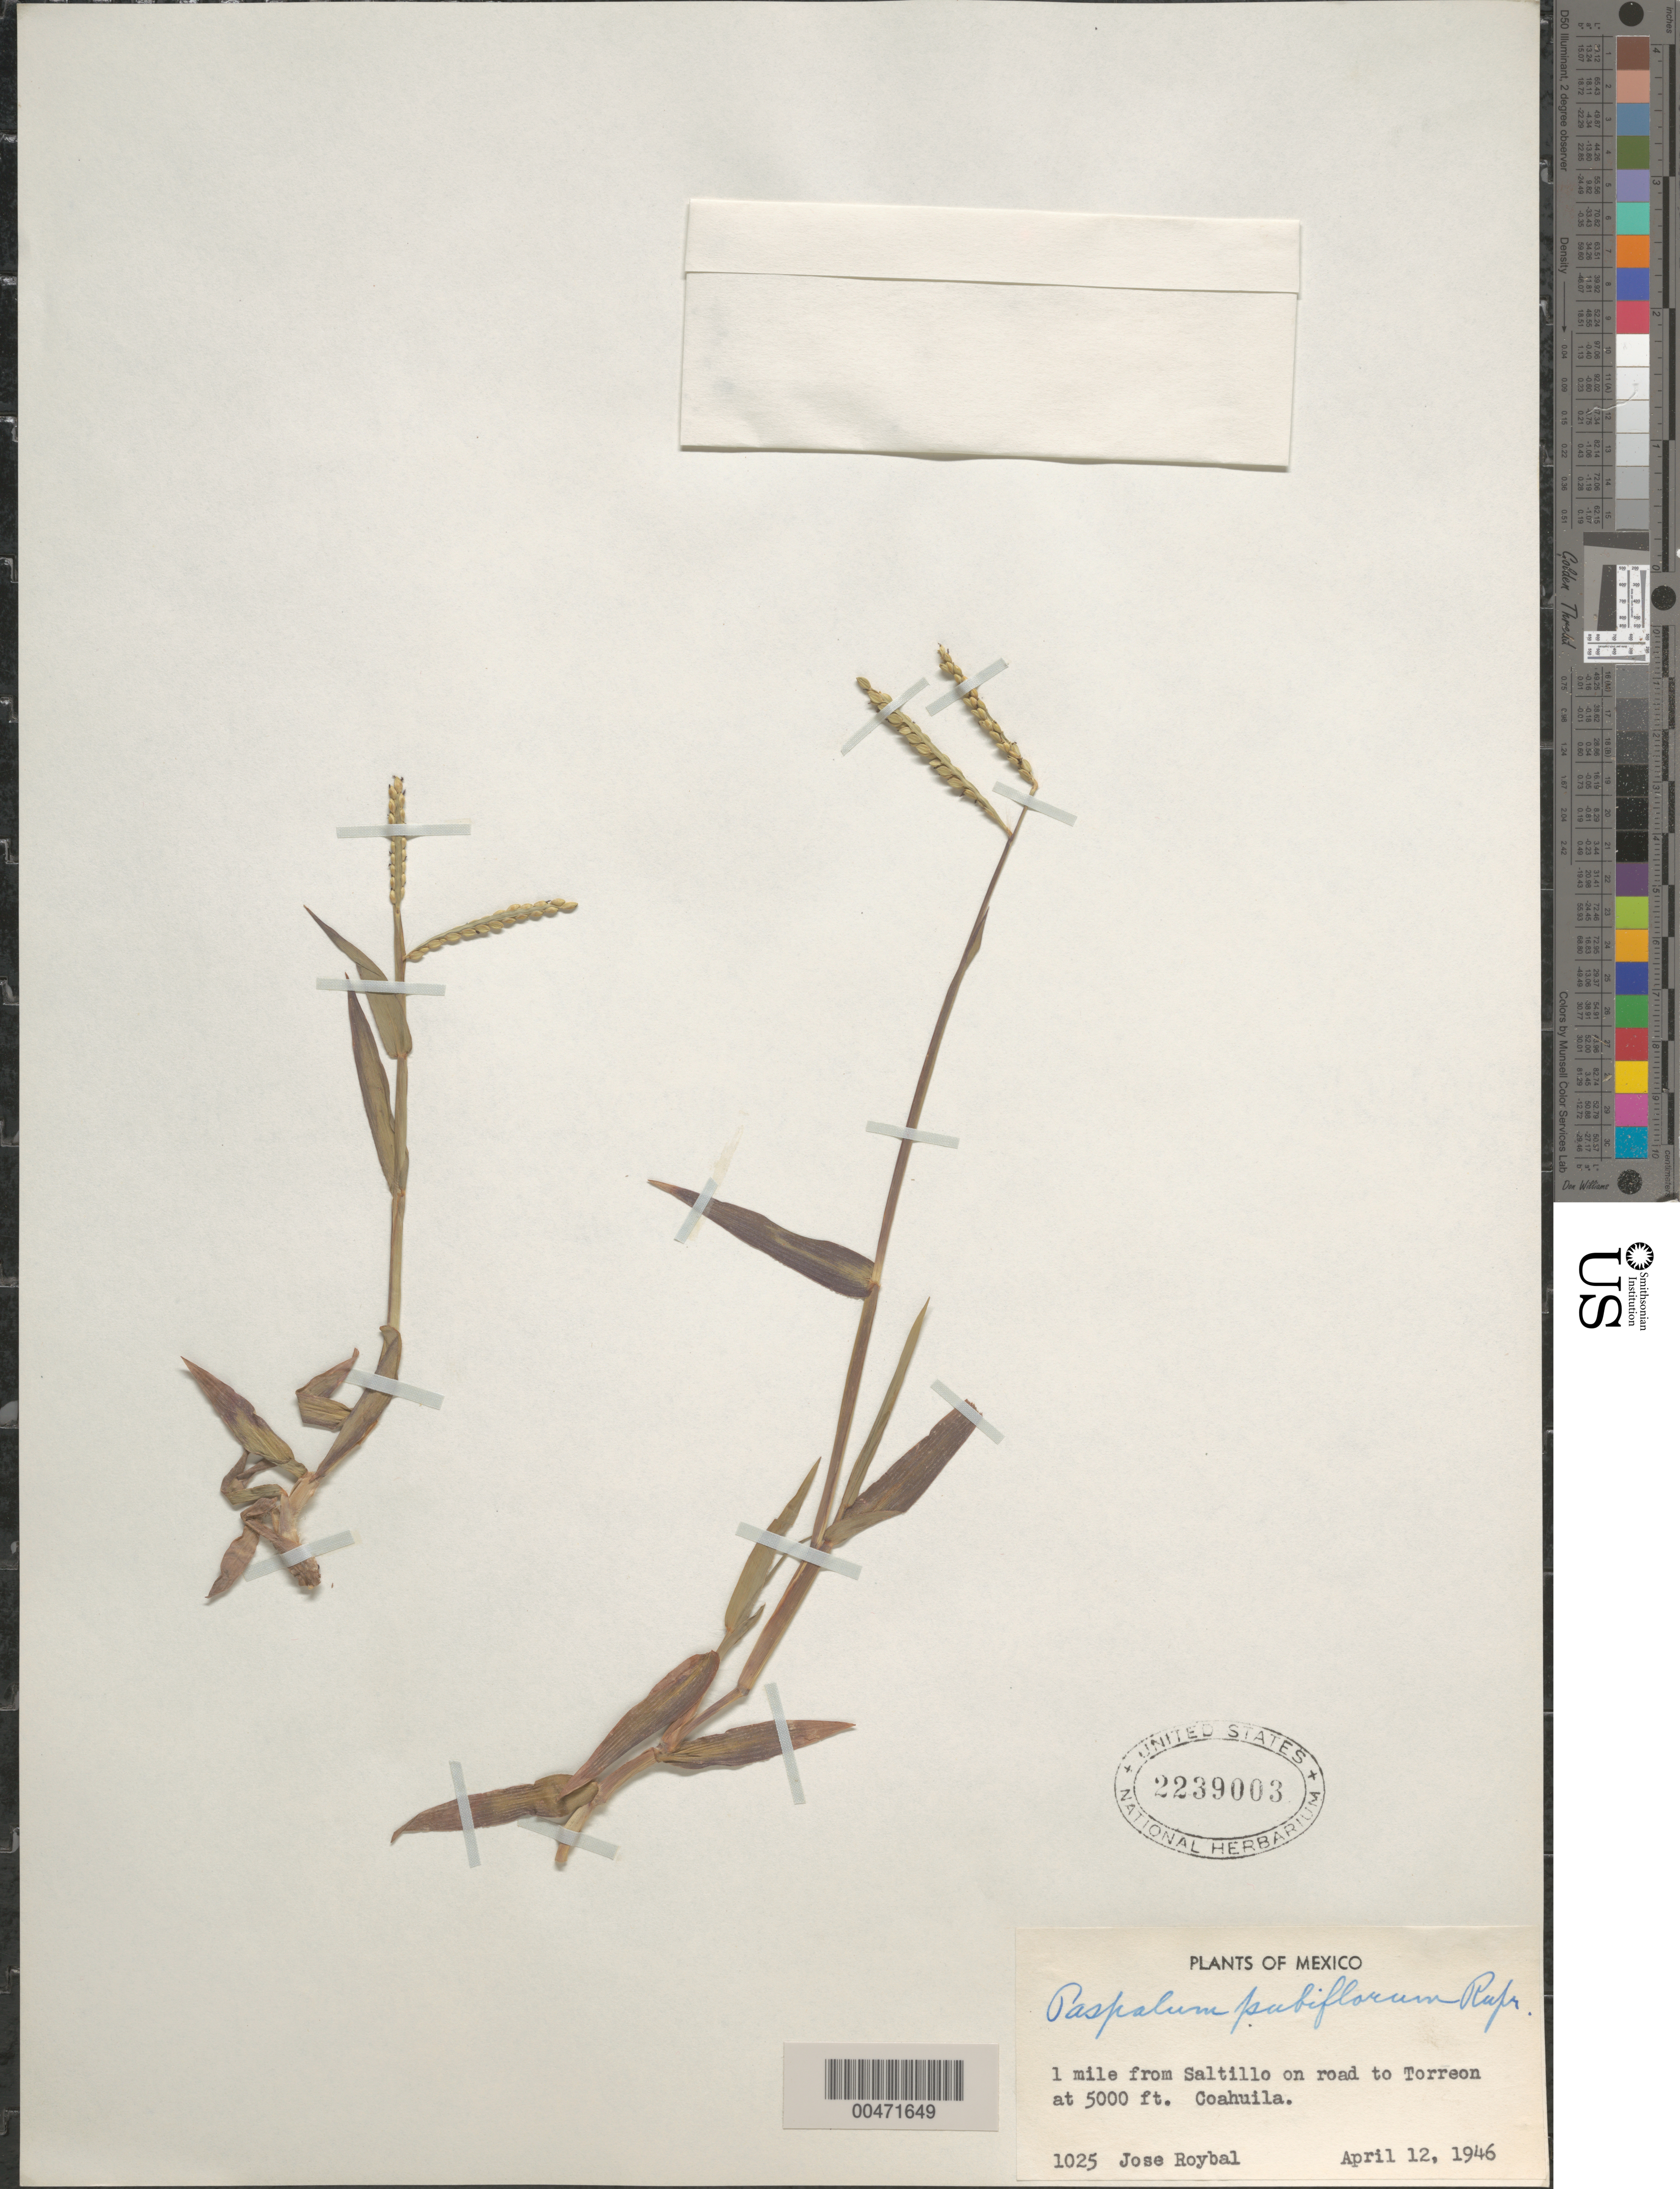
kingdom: Plantae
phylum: Tracheophyta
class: Liliopsida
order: Poales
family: Poaceae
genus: Paspalum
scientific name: Paspalum pubiflorum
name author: Rupr. ex E. Fourn.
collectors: J. J. Roybal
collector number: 1025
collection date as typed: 12 Apr 1946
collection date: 1946-04-12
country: Mexico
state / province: Coahuila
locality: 1 mi from Saltillo on rd to Torreon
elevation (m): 1524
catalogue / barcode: US 2239003